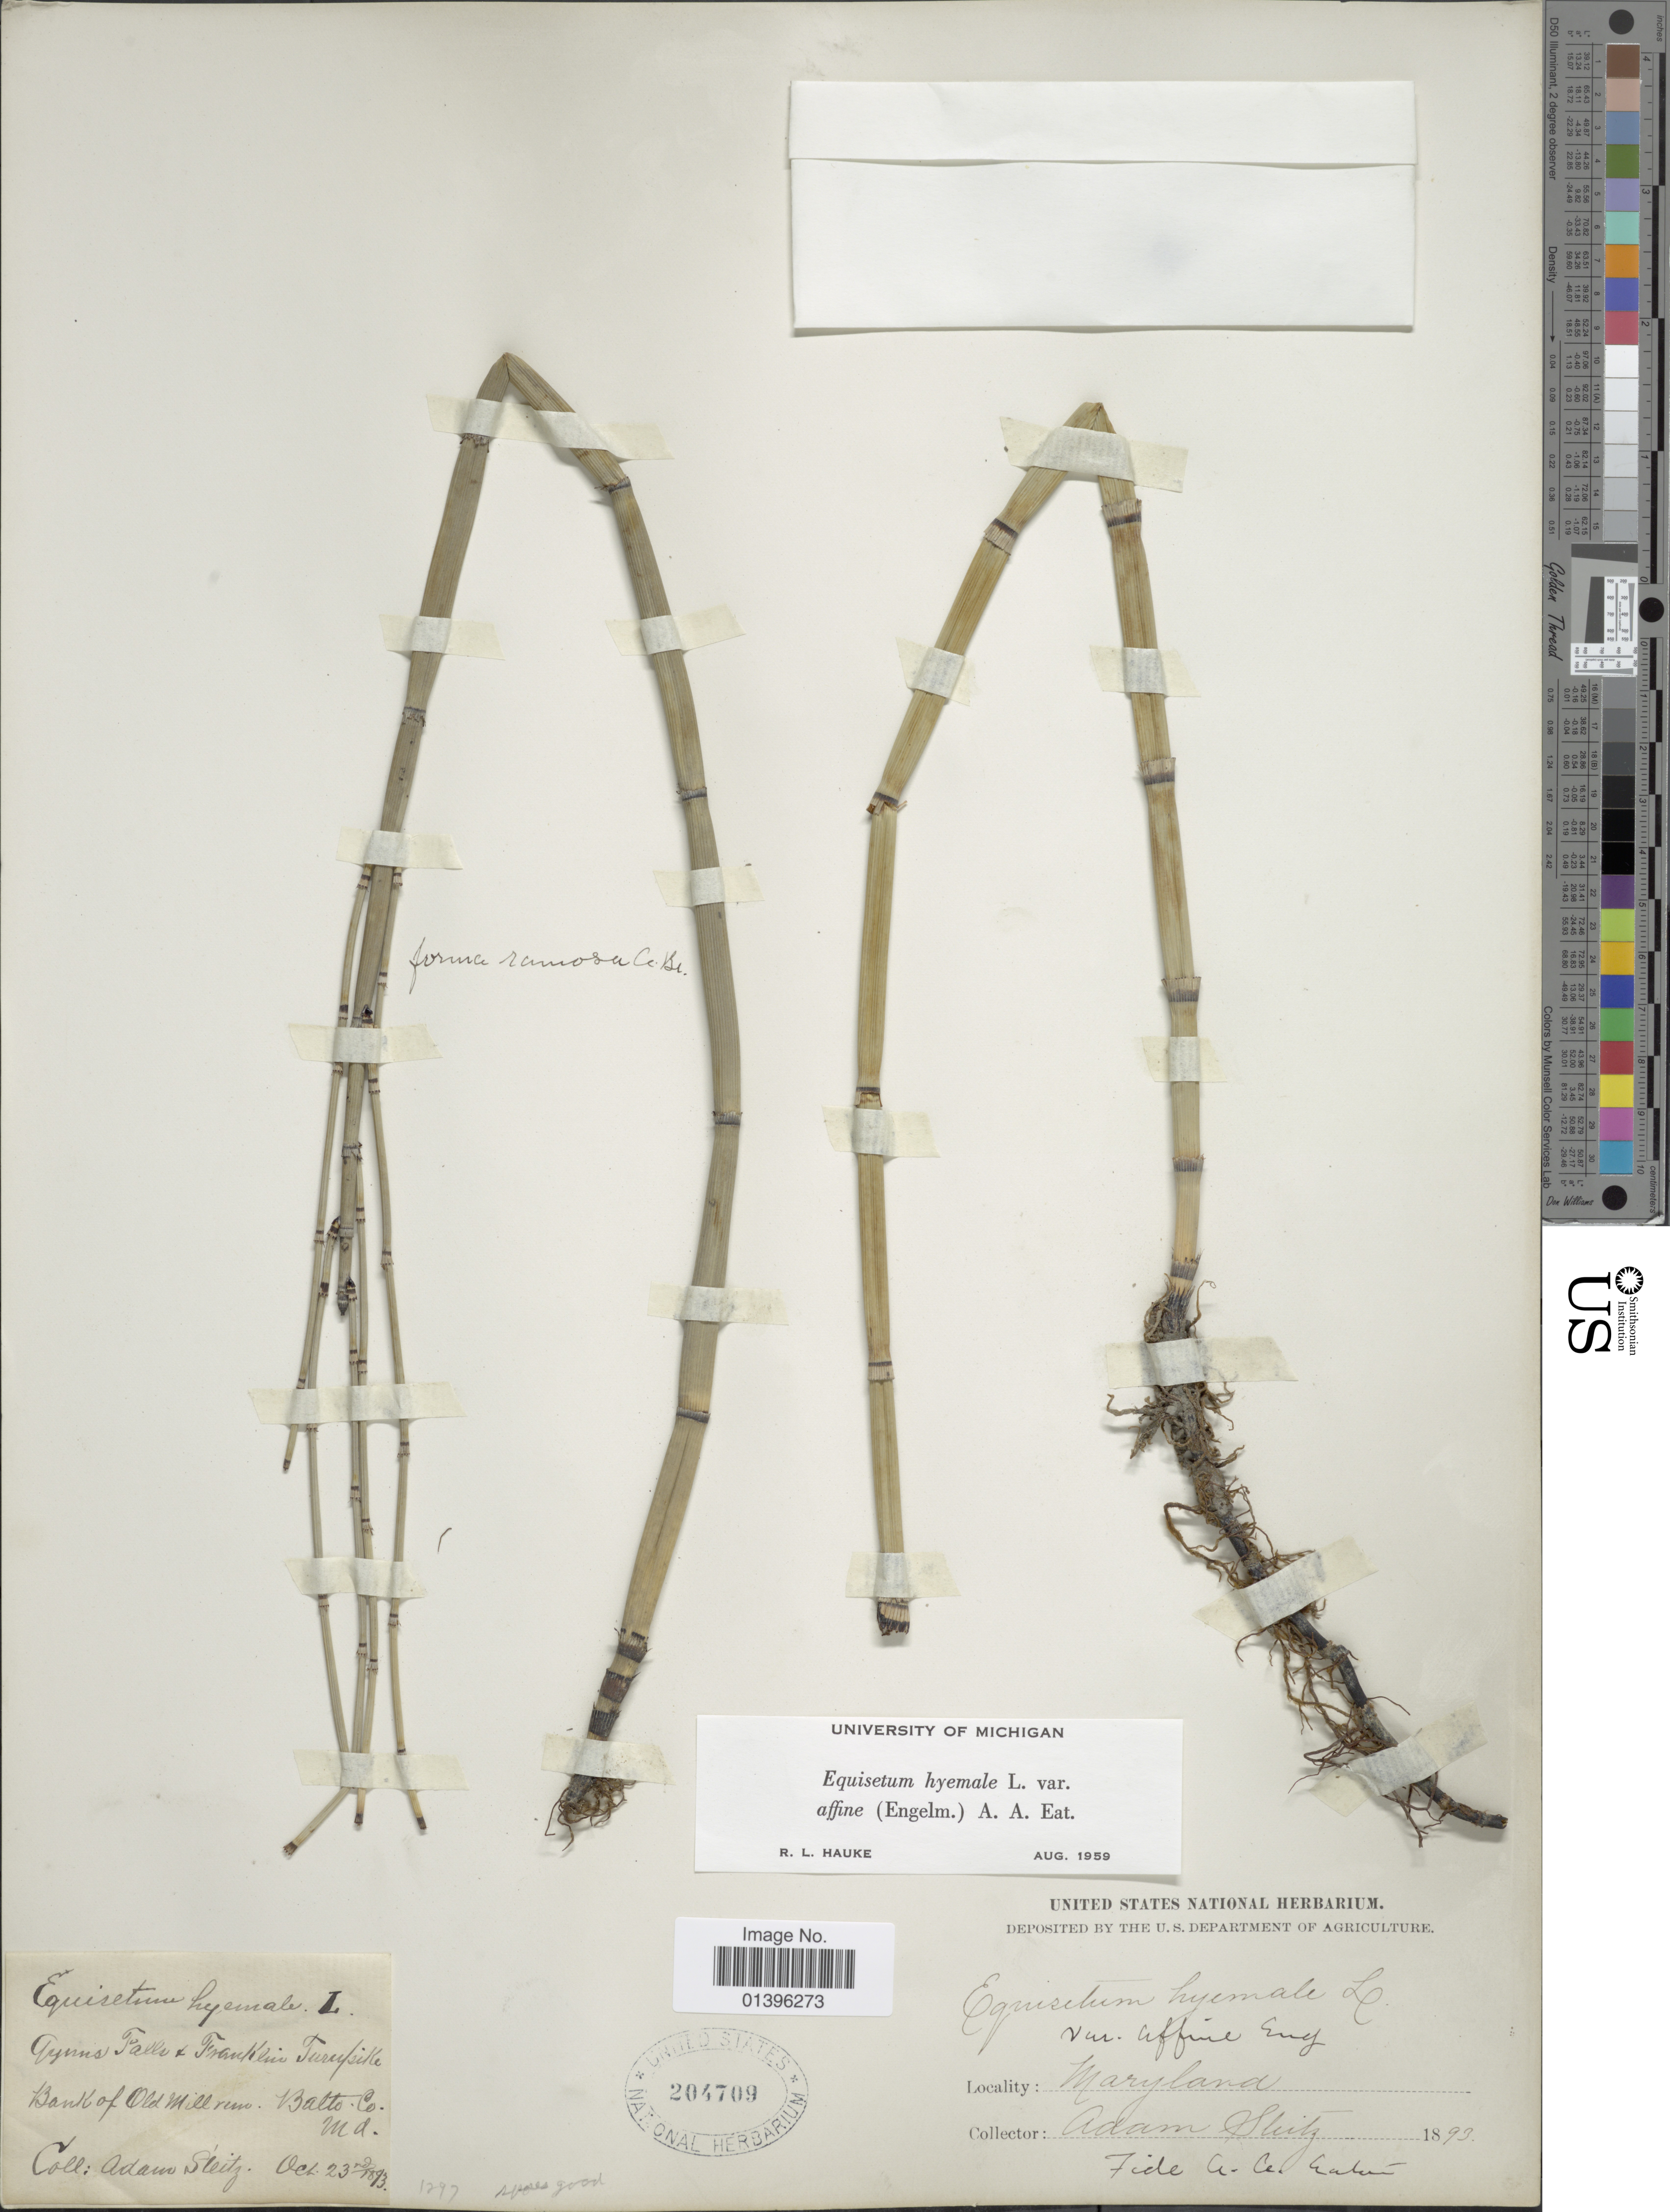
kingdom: Plantae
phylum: Tracheophyta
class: Polypodiopsida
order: Equisetales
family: Equisetaceae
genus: Equisetum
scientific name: Equisetum hyemale var. affine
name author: (Engelm.) A.A. Eaton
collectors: A. Steitz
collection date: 1893-10-23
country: United States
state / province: Maryland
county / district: Baltimore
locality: Gynn's Falls & Franklin Turnpike, Bank of Old Mill run, Balto Co. Md.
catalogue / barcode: US 204709